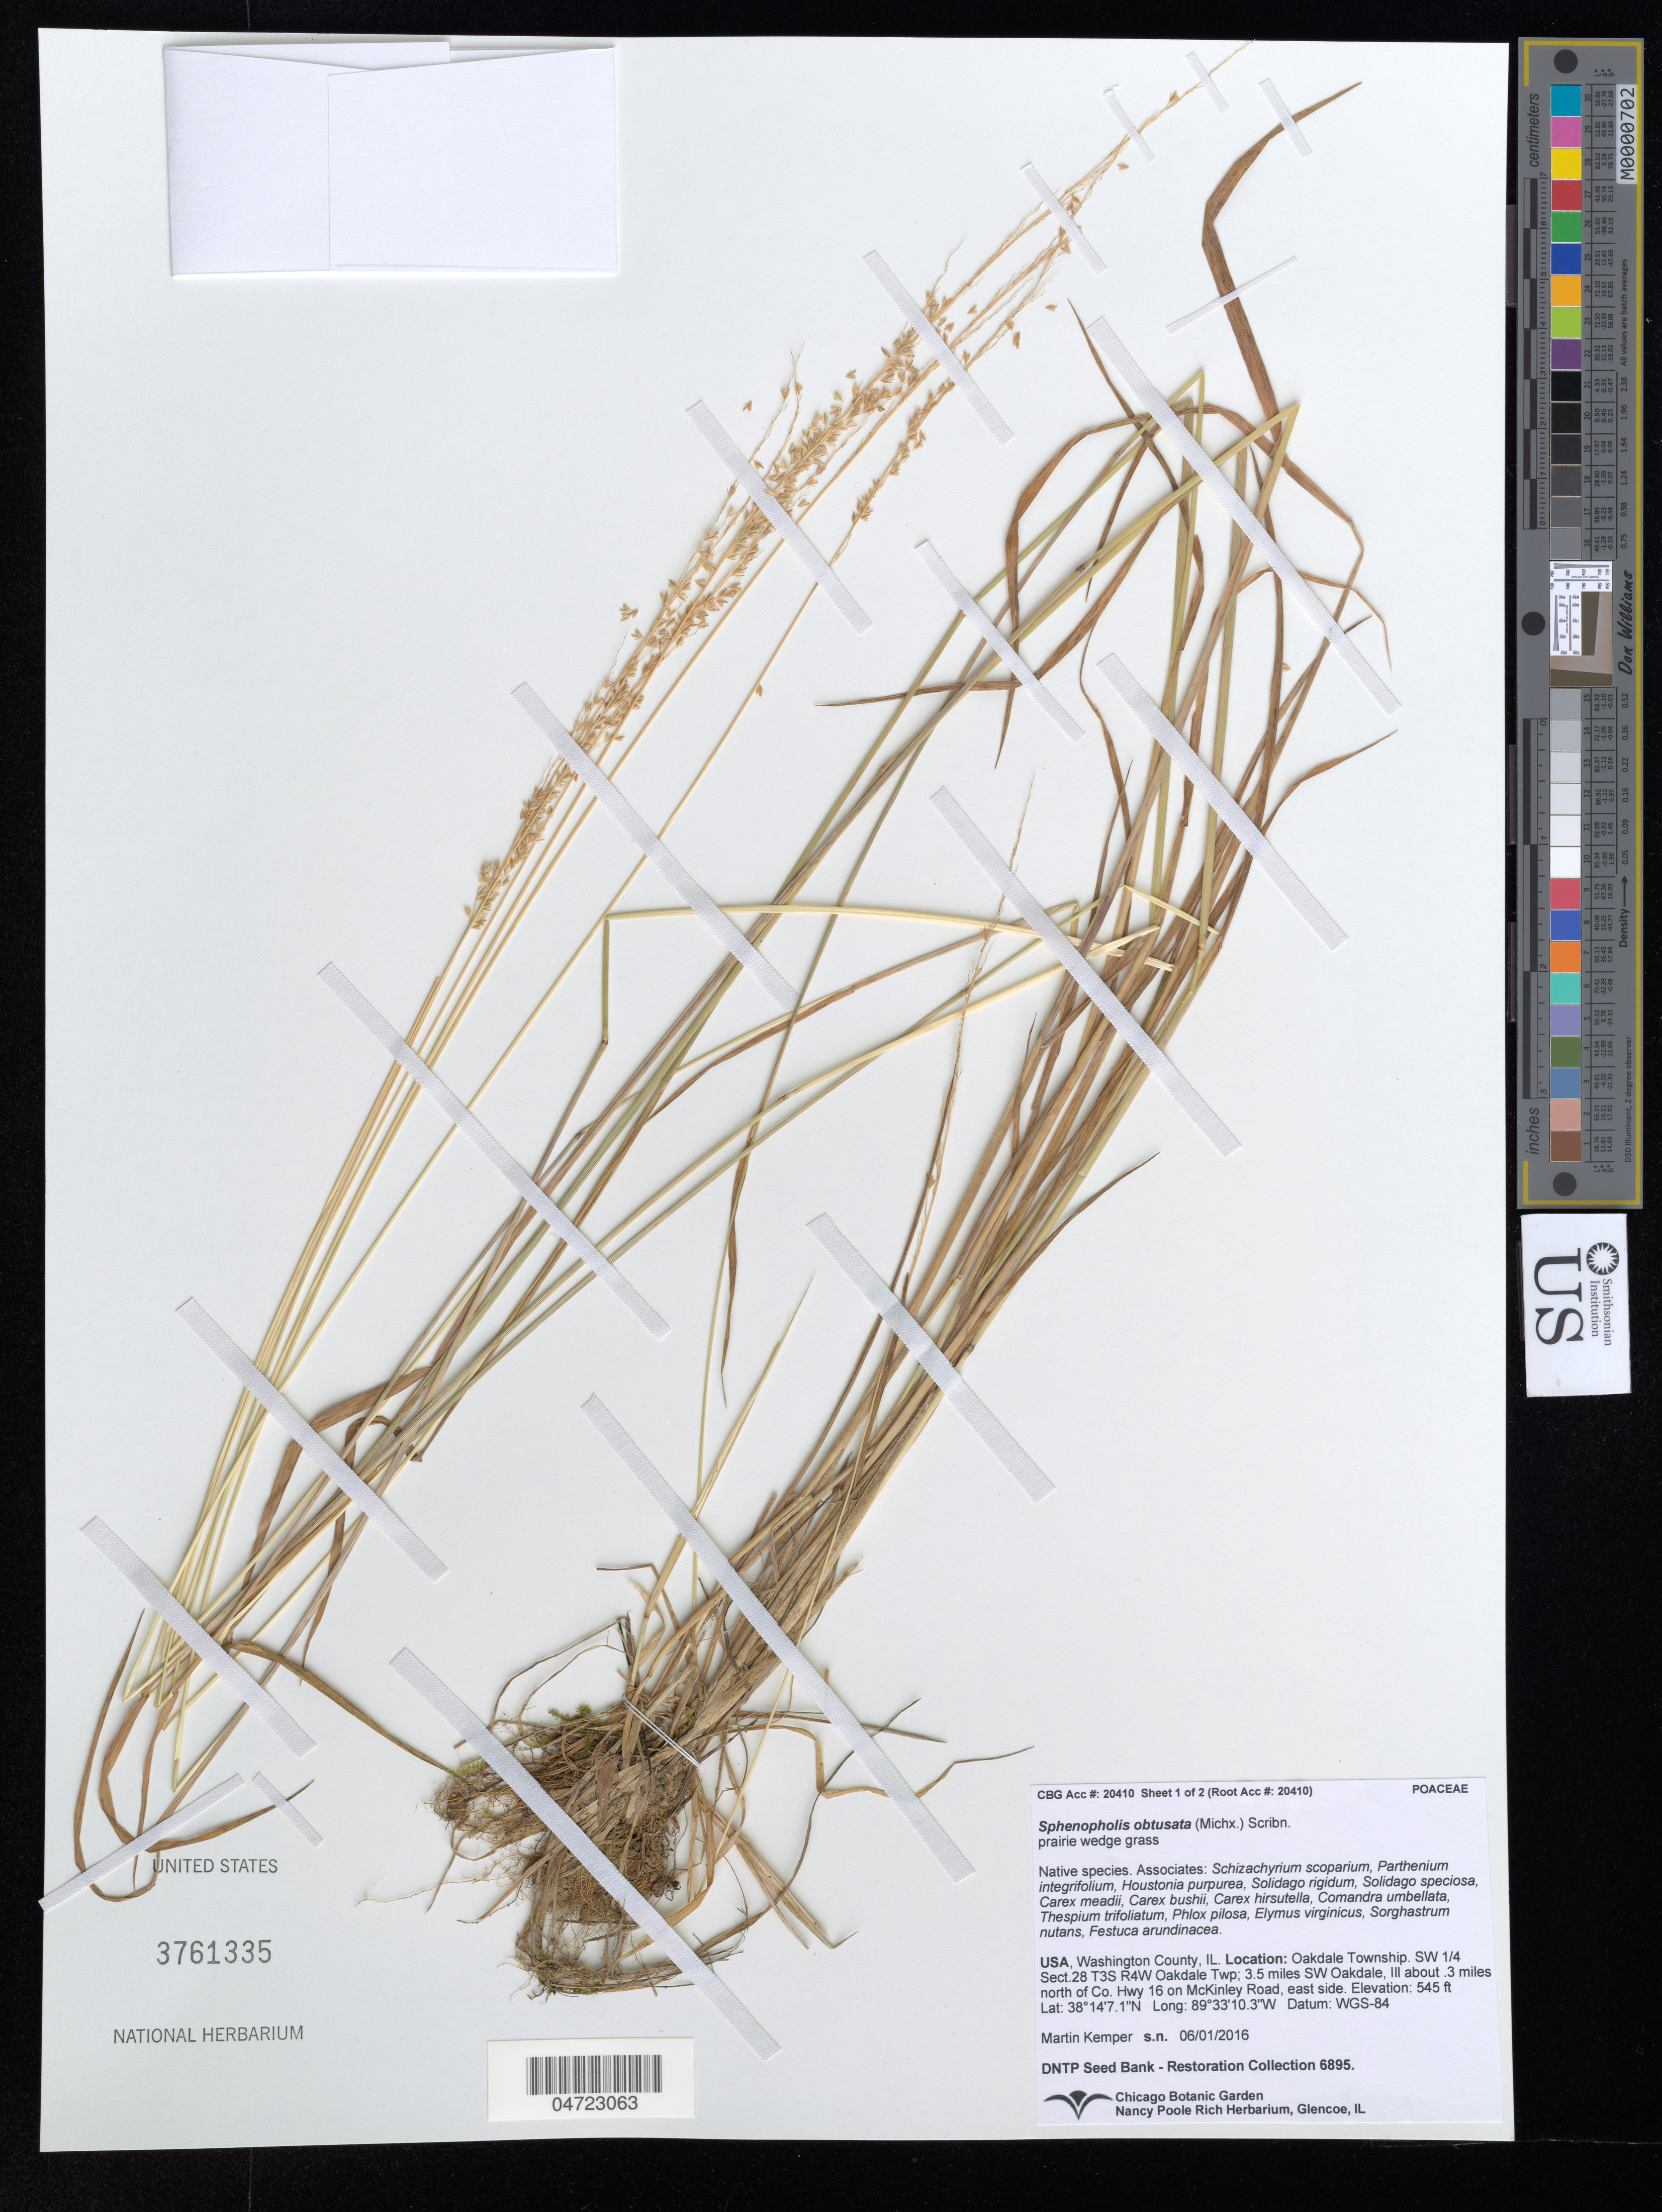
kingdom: Plantae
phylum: Tracheophyta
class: Liliopsida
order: Poales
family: Poaceae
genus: Sphenopholis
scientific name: Sphenopholis obtusata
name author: (Michx.) Scribn.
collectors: M. Kemper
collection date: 2016-06-01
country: United States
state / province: Illinois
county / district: Washington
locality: Washington County. Oakdale Township. SW 1/4 Sect.28 T3S R4W Oakdale Twp; 3.5 miles SW Oakdale, Ill about .3 miles north of Co. Hwy 16 on McKinley Road, east side.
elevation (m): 166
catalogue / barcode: US 3761335